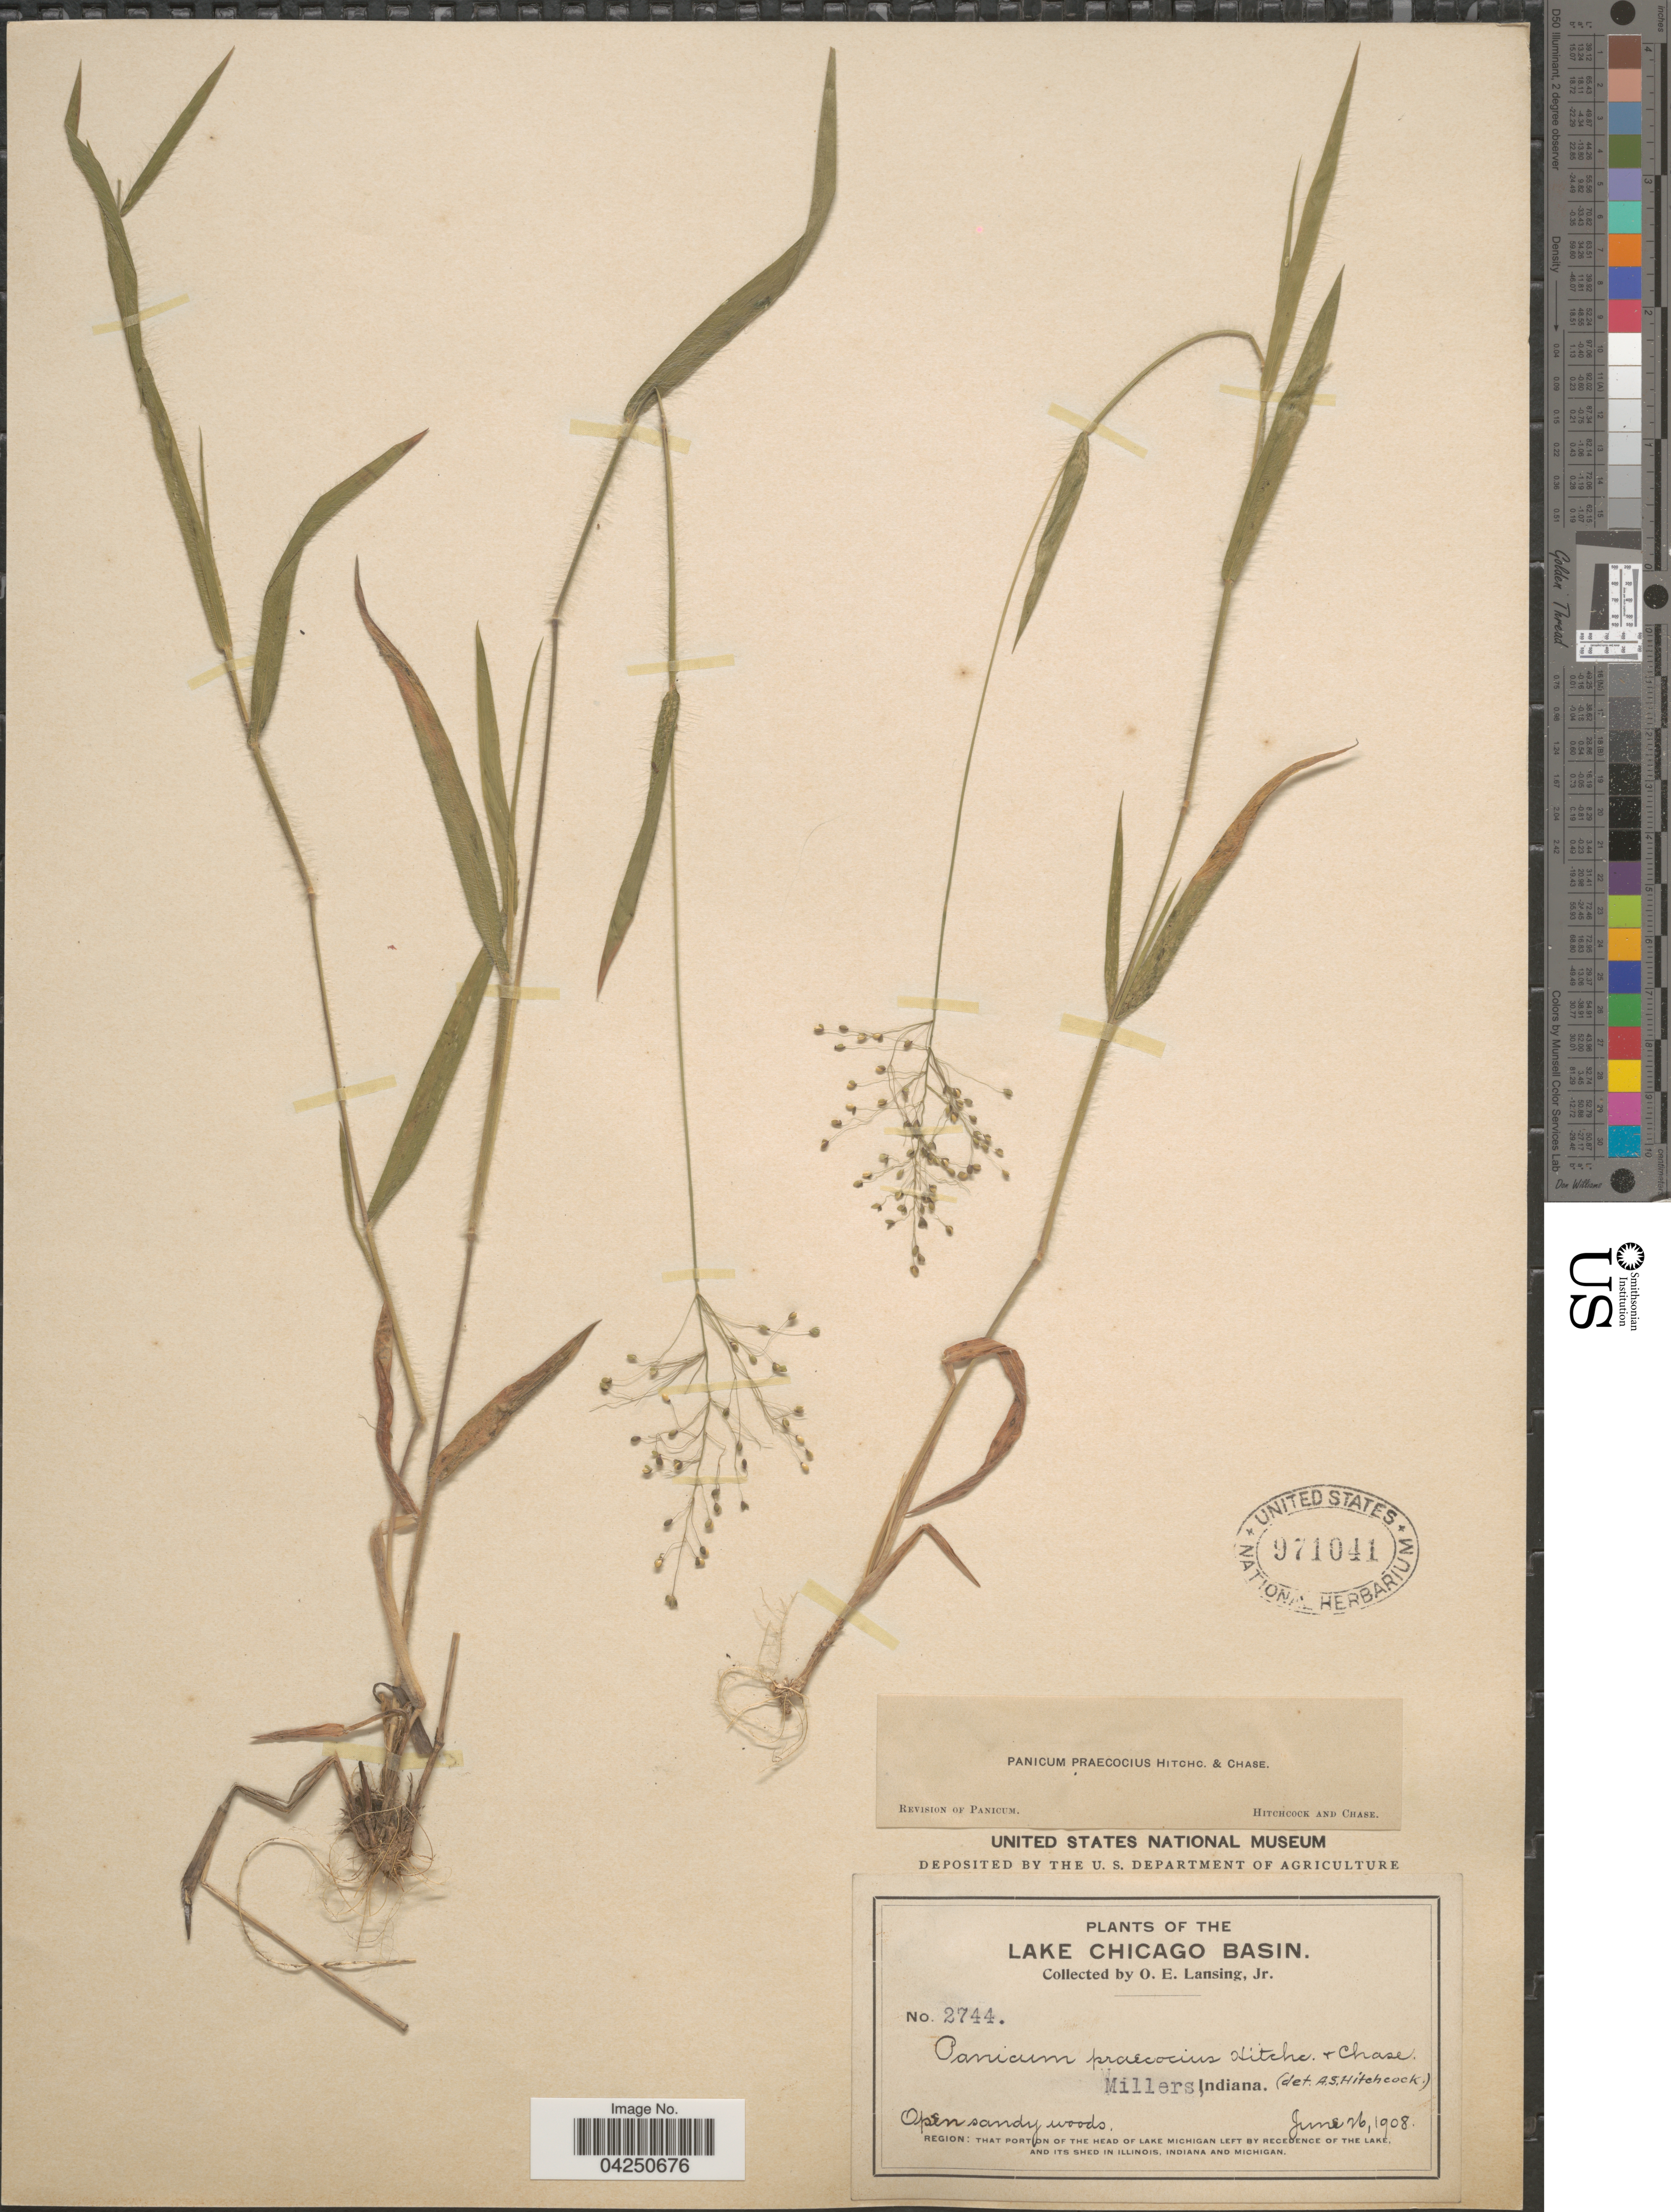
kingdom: Plantae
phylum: Tracheophyta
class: Liliopsida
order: Poales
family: Poaceae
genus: Dichanthelium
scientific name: Dichanthelium acuminatum var. acuminatum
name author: (Sw.) Gould & C.A. Clark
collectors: O. Lansing Jr.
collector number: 2744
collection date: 1908-06-26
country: United States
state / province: Indiana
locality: Lake Chicago Basin. Millers. Open sandy woods. Region: That portion of the head of Lake Michigan left by recedence of the lake.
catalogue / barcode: US 971041